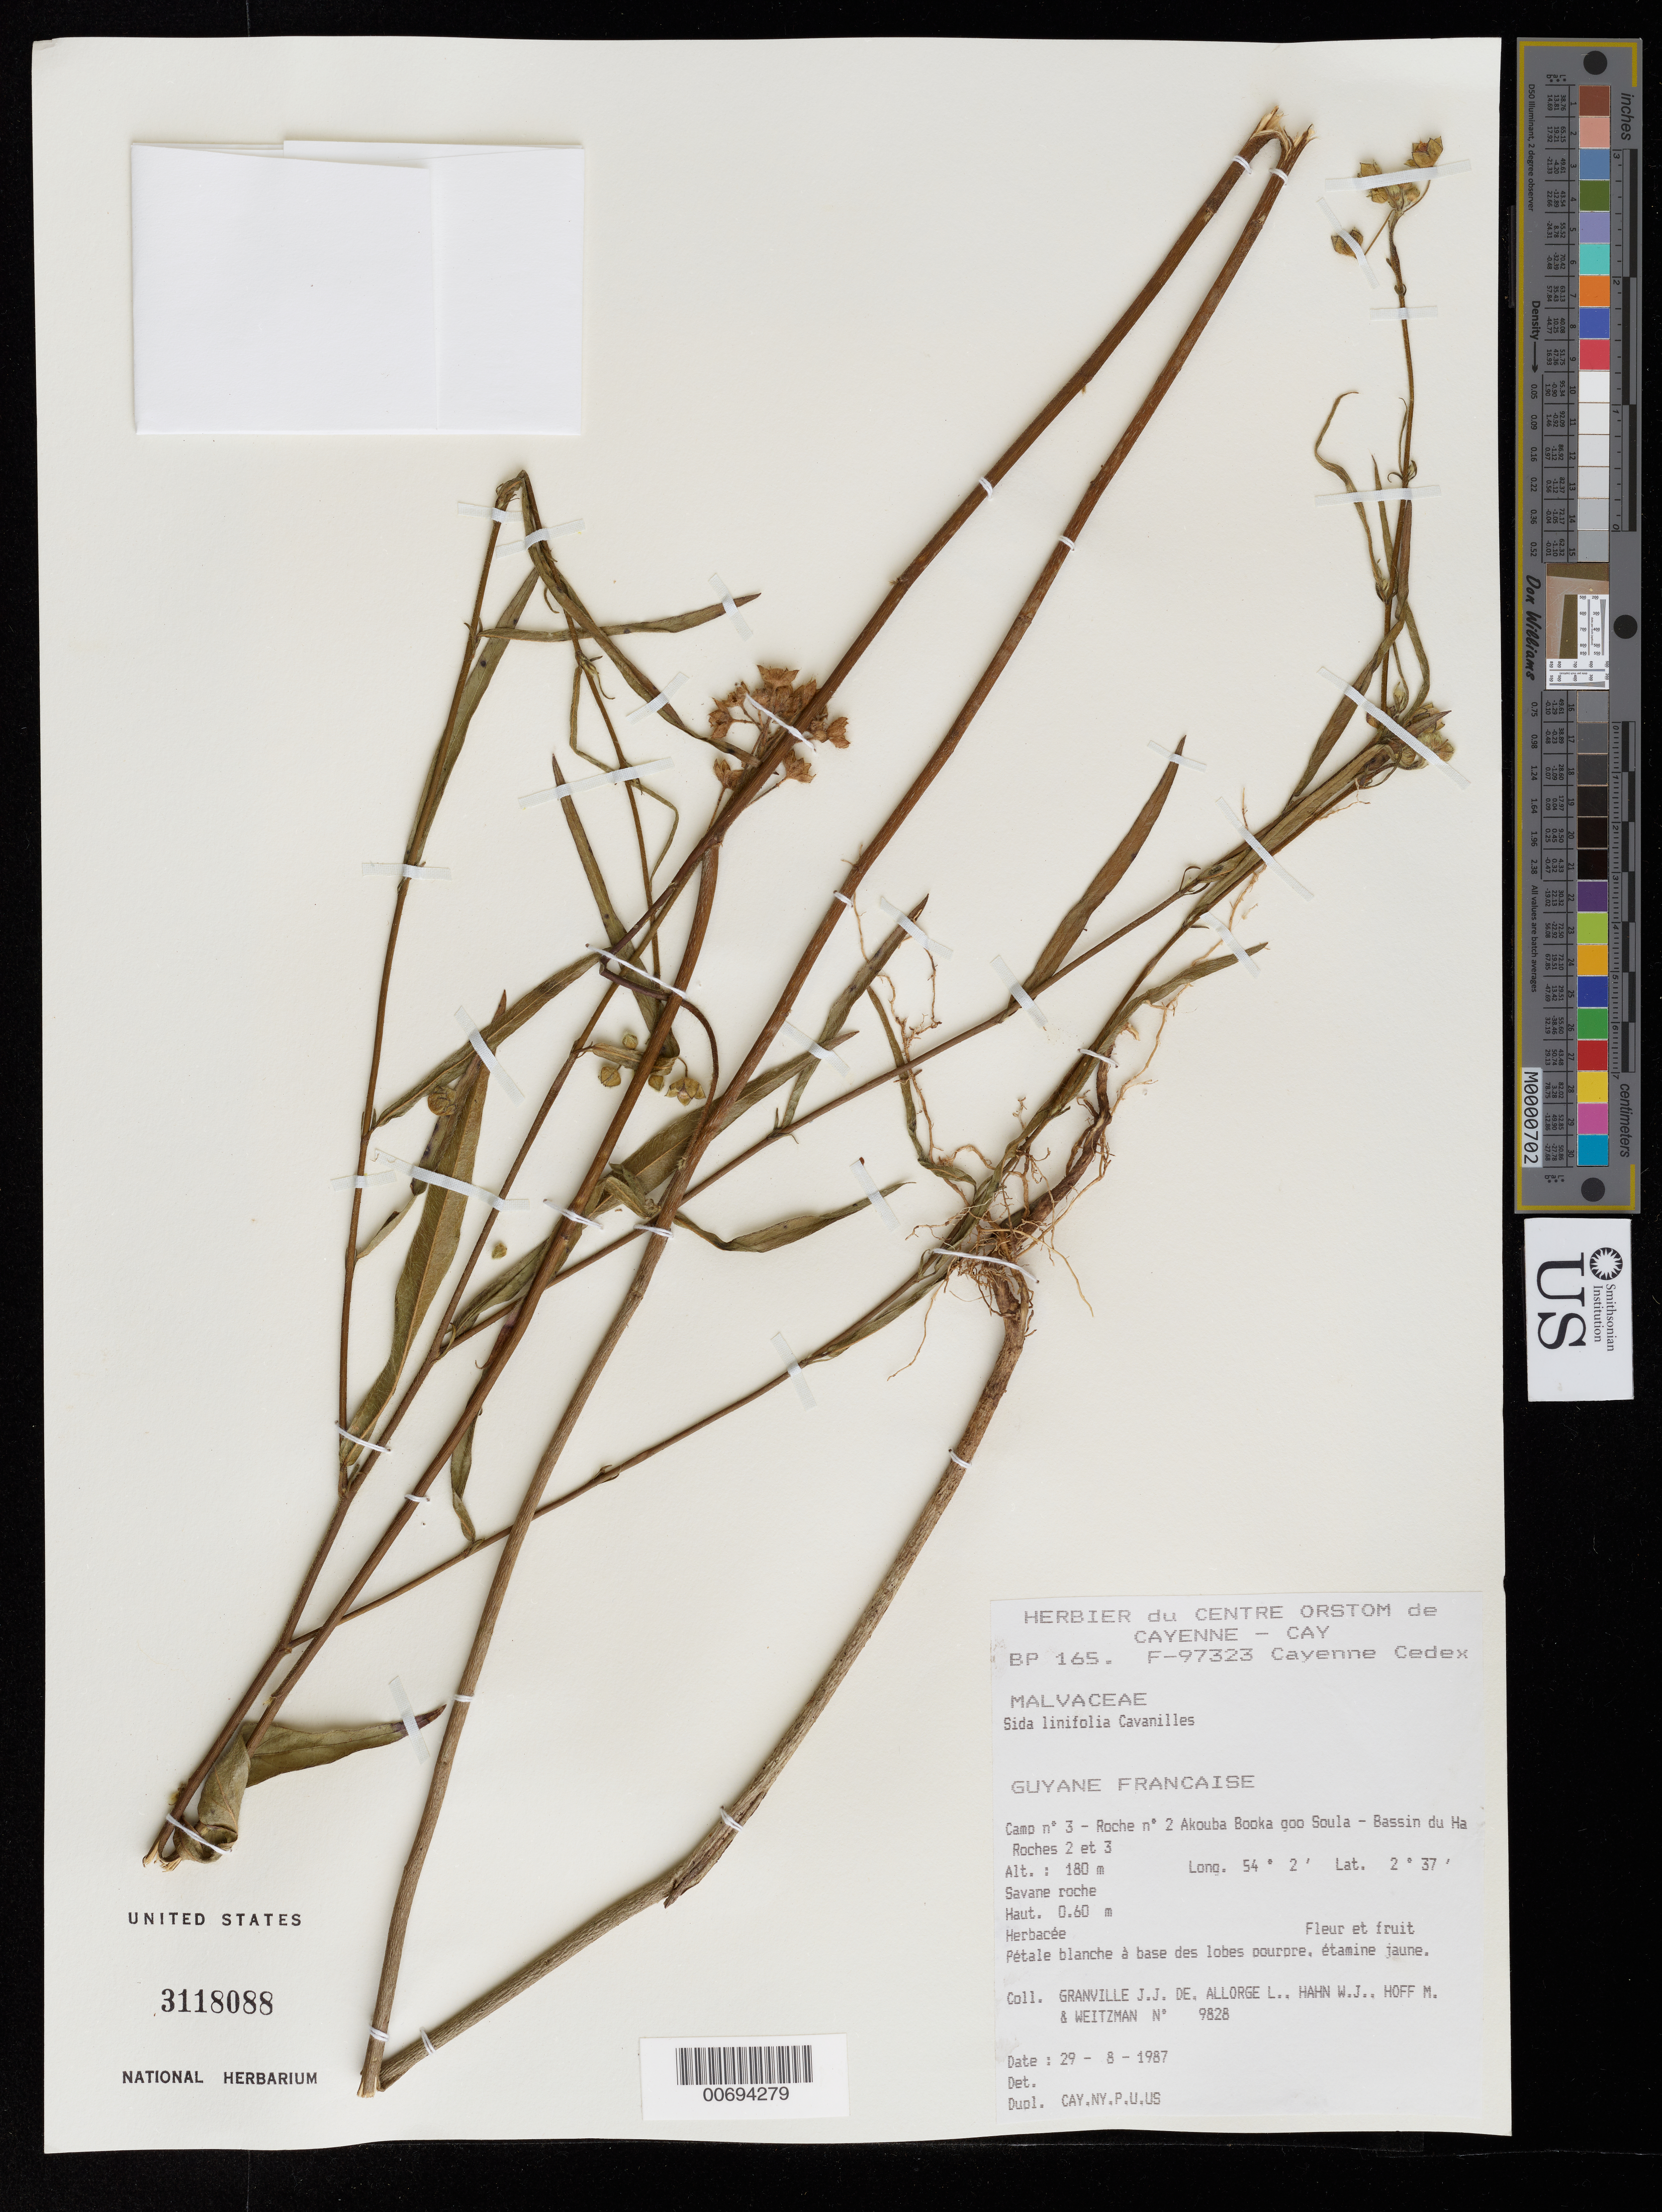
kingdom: Plantae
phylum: Tracheophyta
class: Magnoliopsida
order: Malvales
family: Malvaceae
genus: Sida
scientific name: Sida linifolia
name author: Cav.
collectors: J.-J. de Granville, L. Allorge, W. J. Hahn, M. Hoff & A. L. Weitzman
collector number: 9828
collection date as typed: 29-Aug-87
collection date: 1987-08-29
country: French Guiana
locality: Akouba Booka goo Soula, Camp #3, Roche no. 2, Bassin du Haut-Marouini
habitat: Savane roche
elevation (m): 180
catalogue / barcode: US 3118088